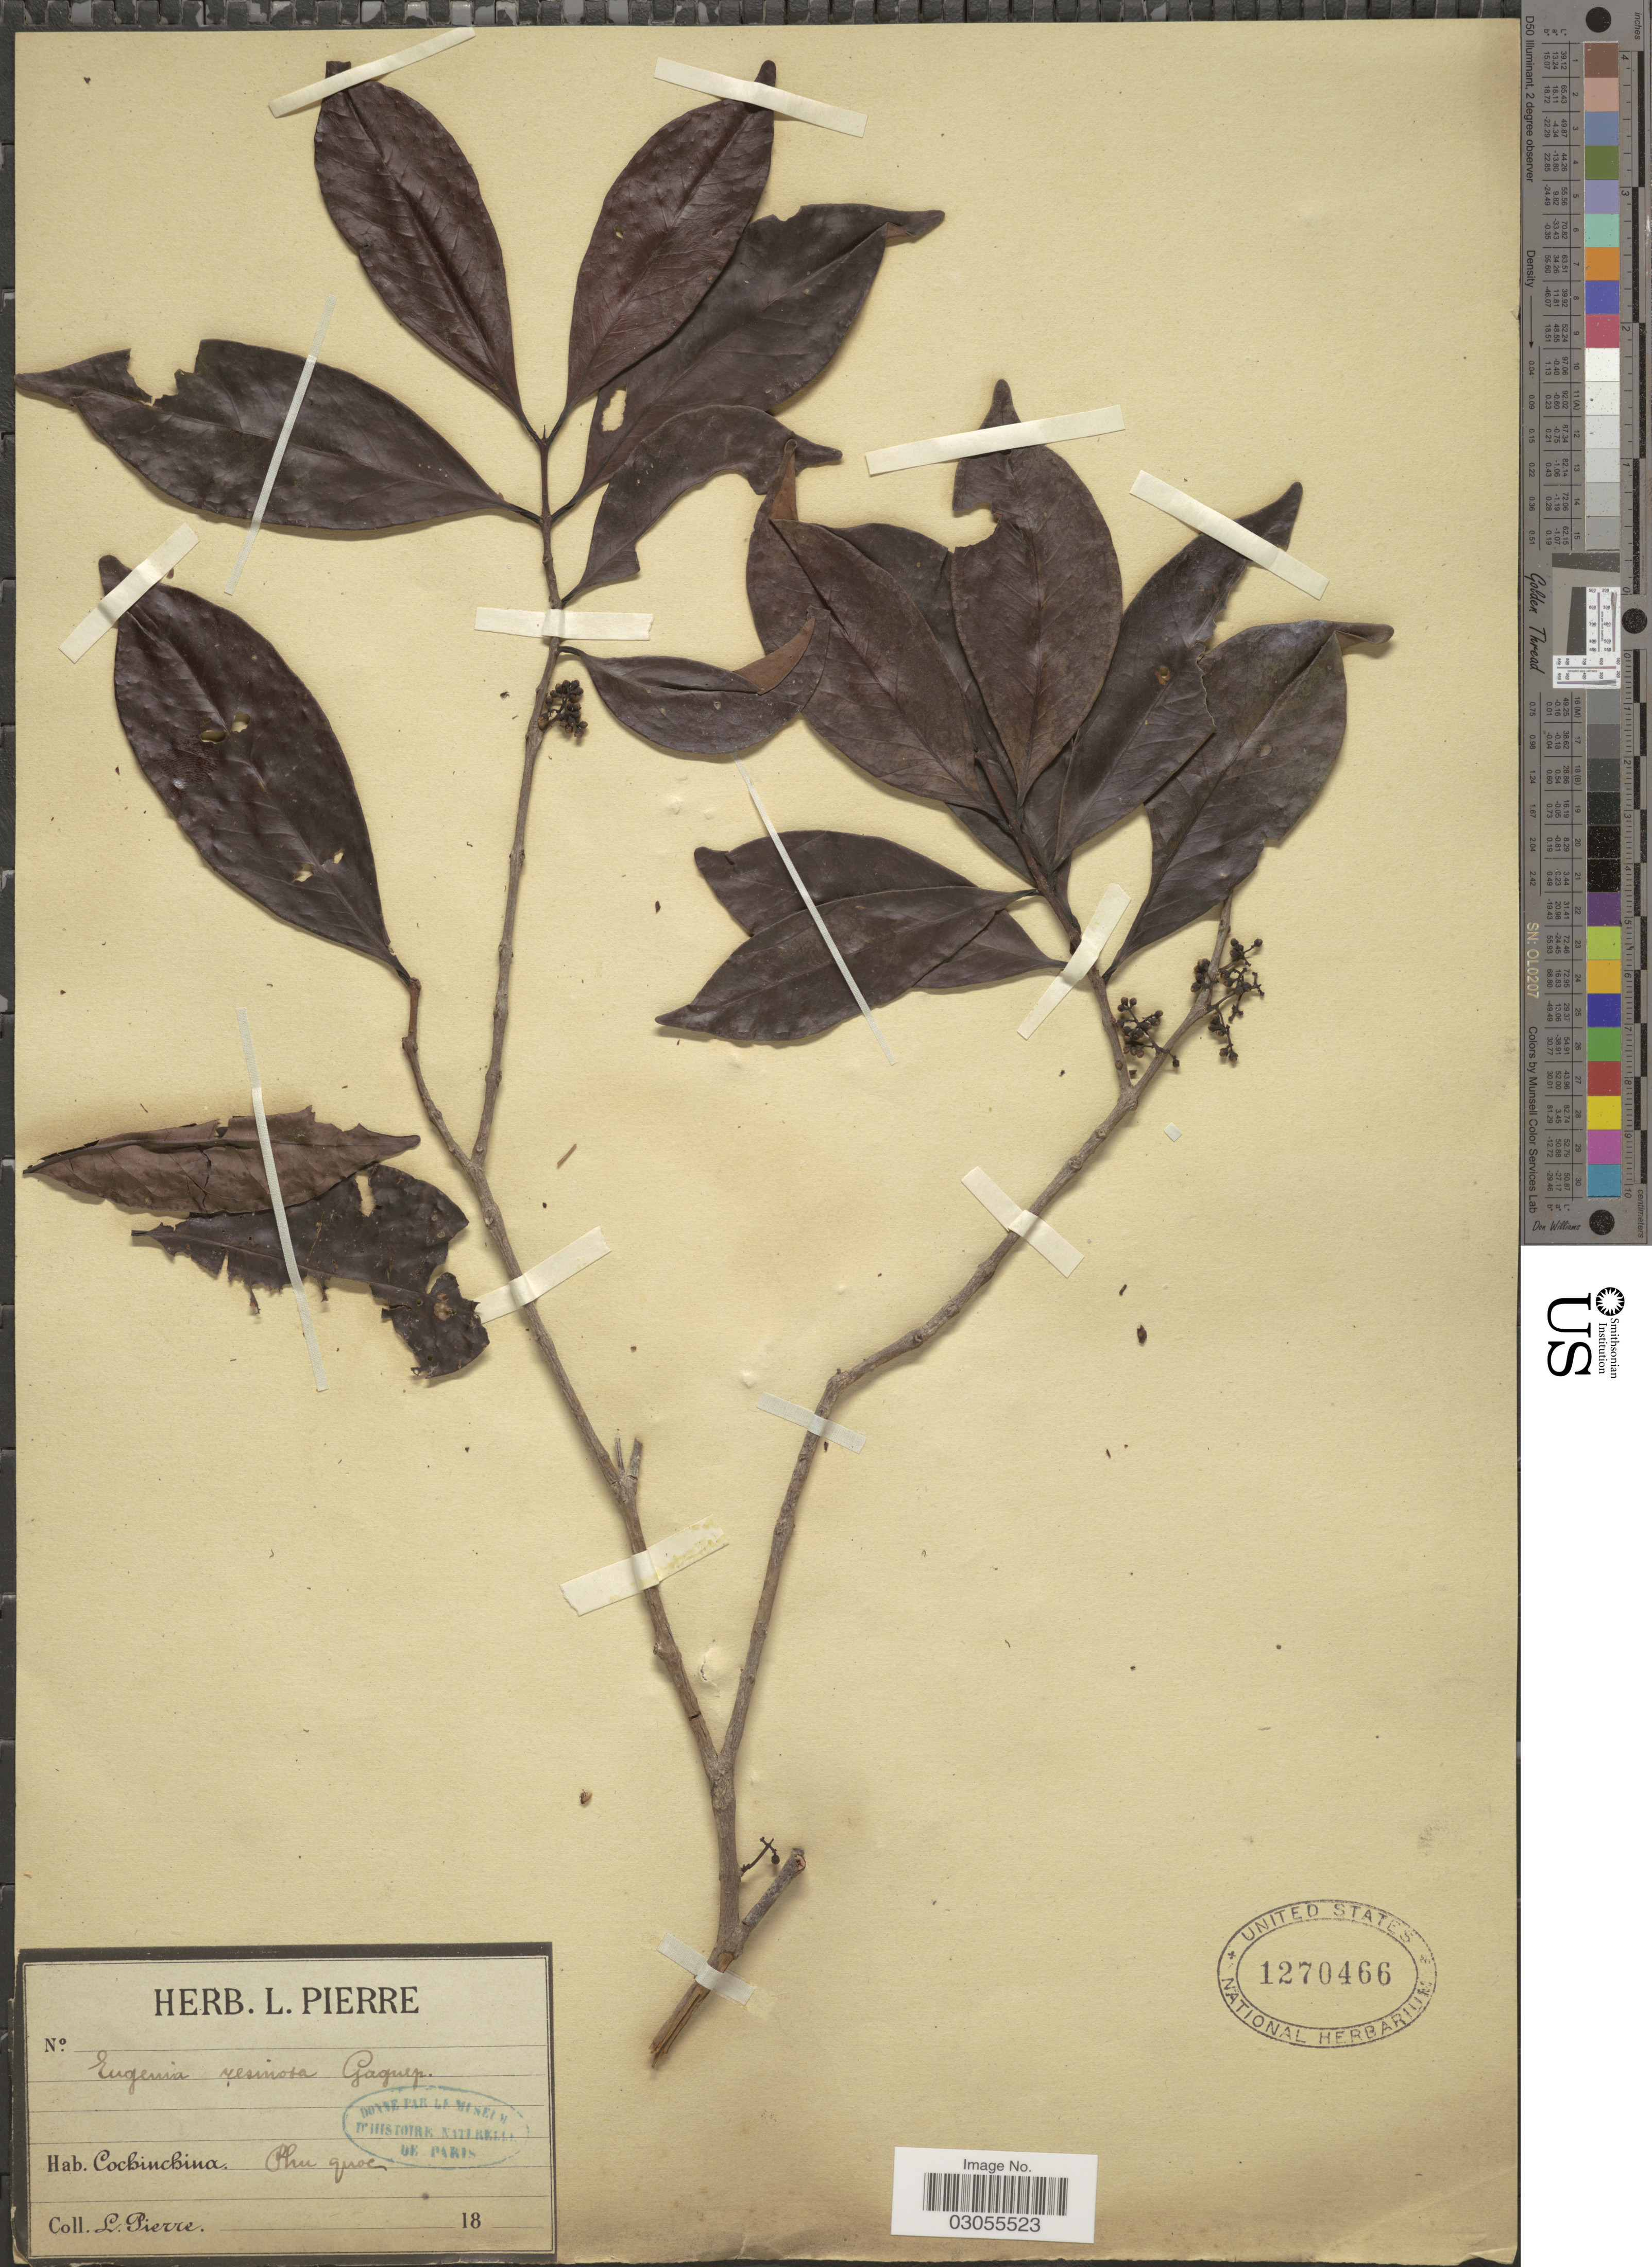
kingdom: Plantae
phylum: Tracheophyta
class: Magnoliopsida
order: Myrtales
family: Myrtaceae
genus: Syzygium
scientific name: Syzygium polyanthum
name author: (Wight) Walp.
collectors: L. Pierre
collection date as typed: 18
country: Vietnam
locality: Cochinchina. Phu quoc.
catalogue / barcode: US 1270466